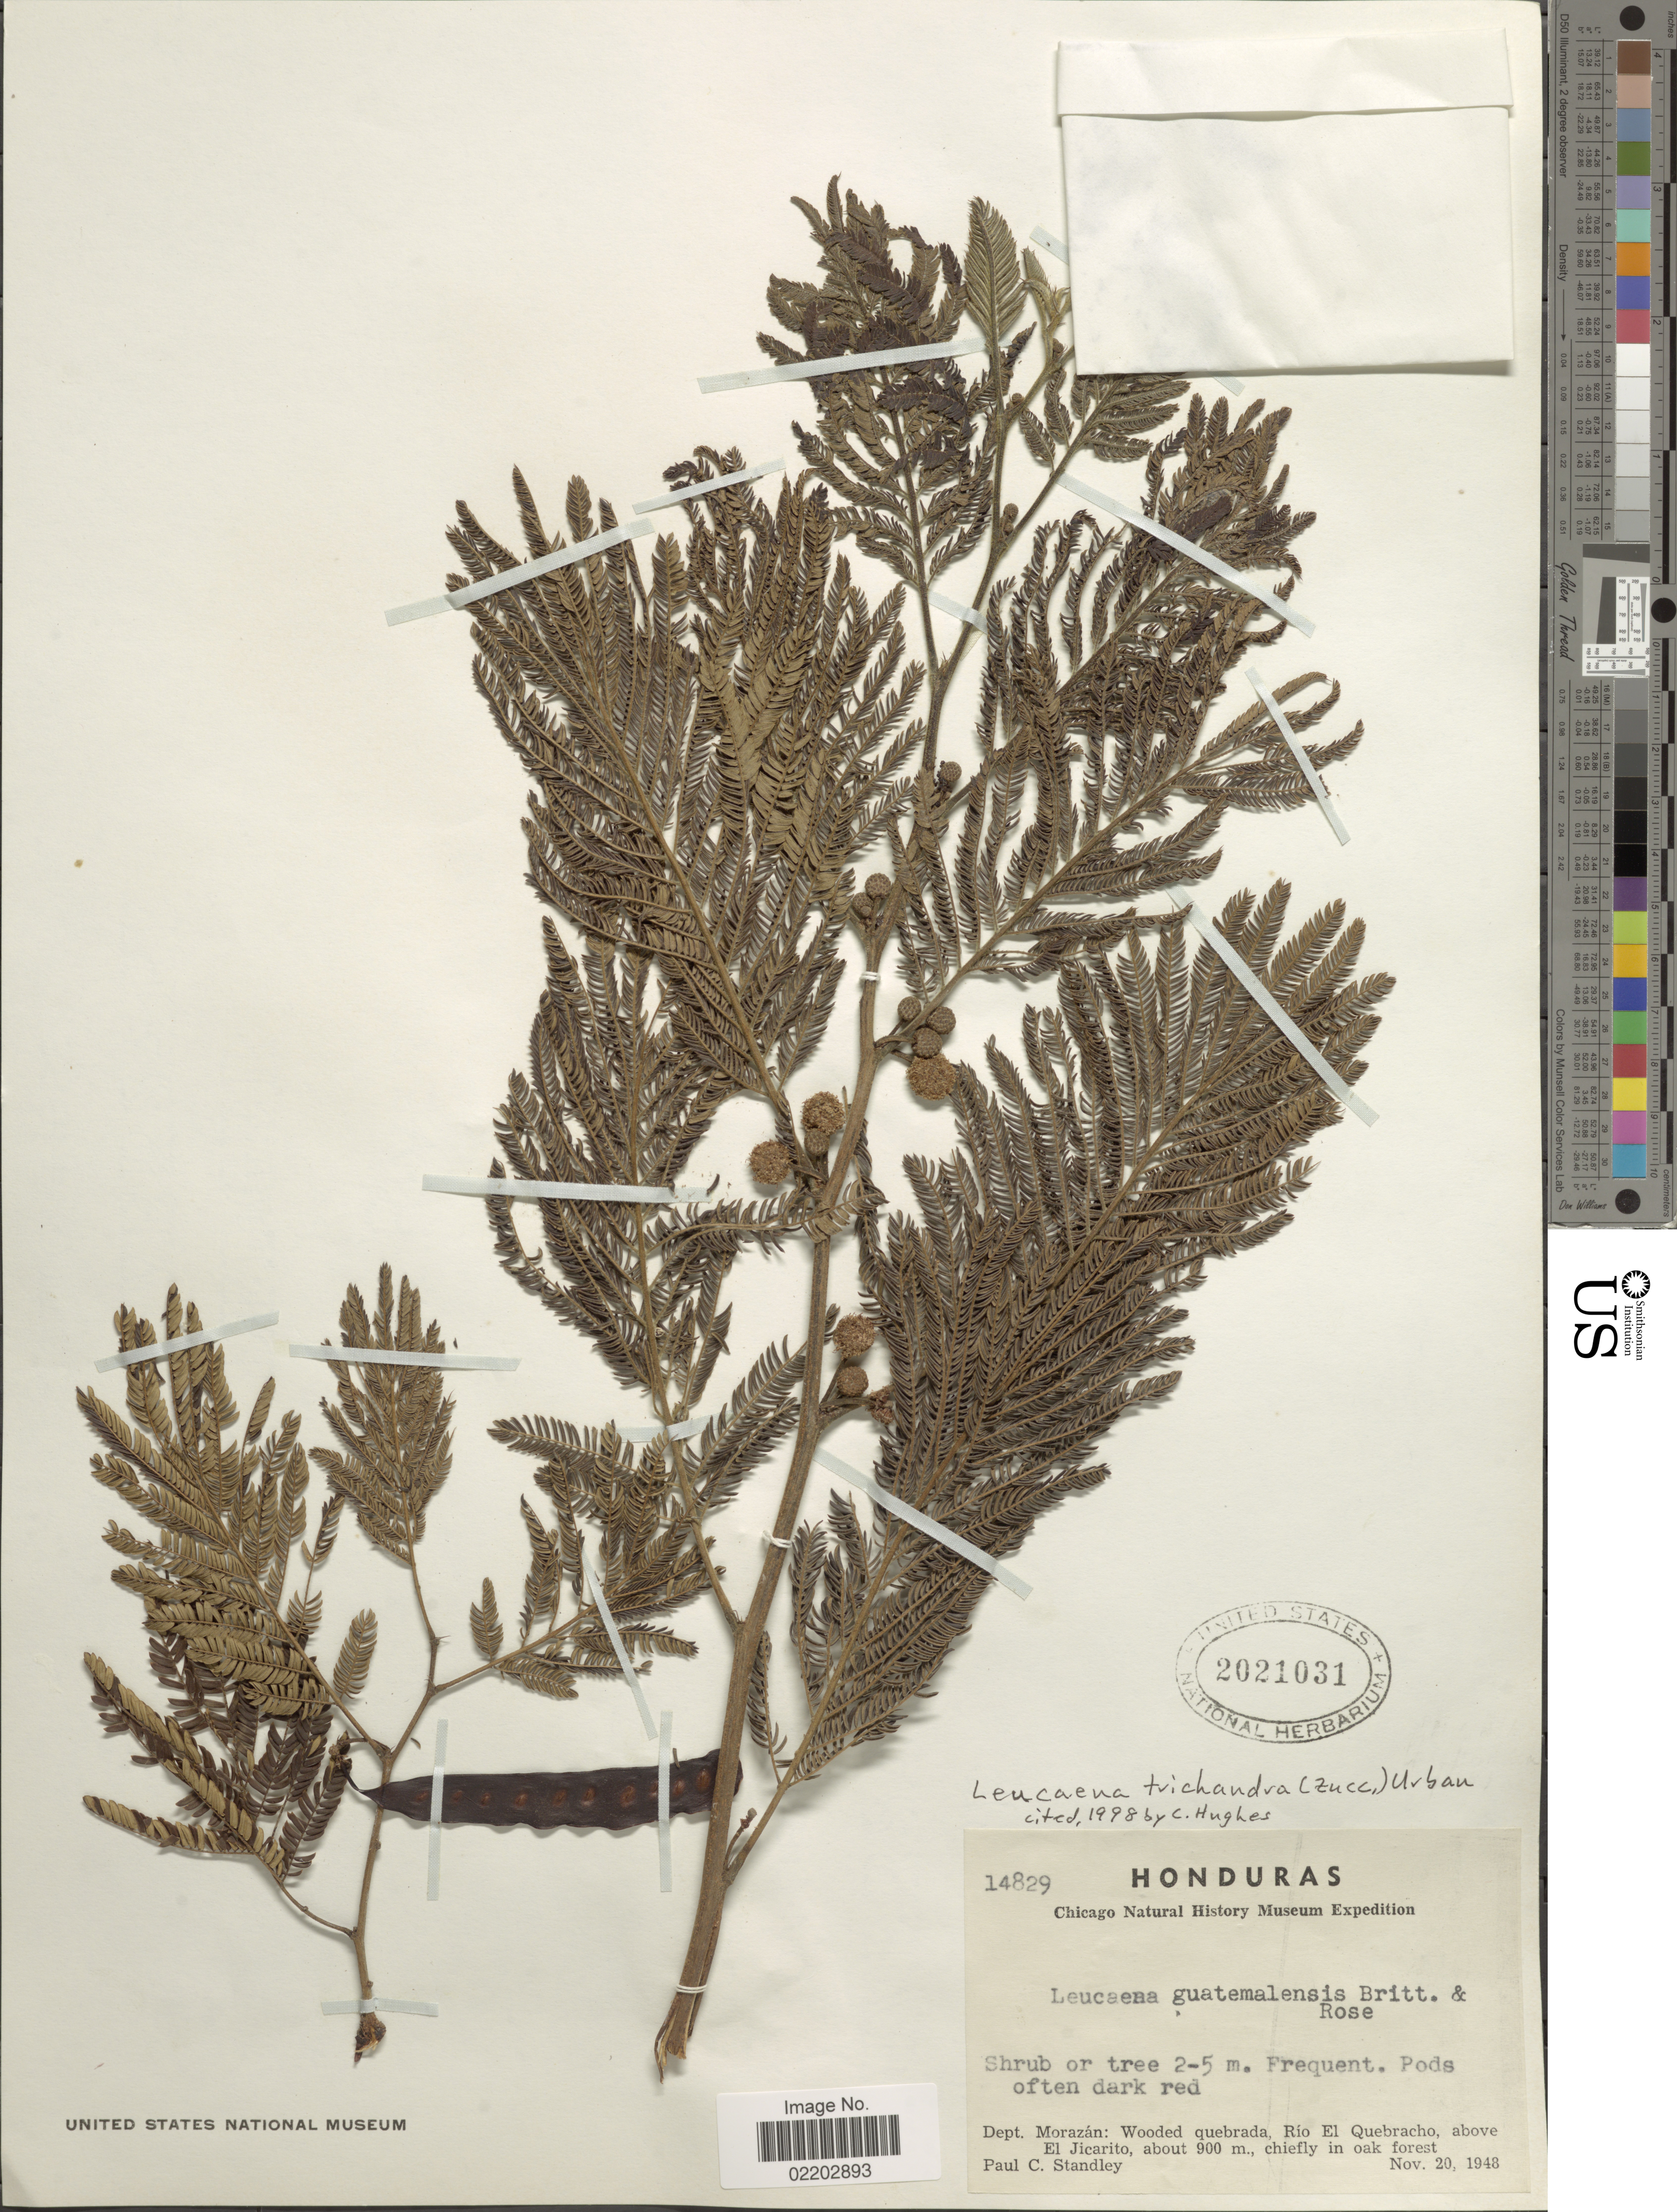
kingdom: Plantae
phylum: Tracheophyta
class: Magnoliopsida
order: Fabales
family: Fabaceae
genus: Leucaena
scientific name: Leucaena trichandra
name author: (Zucc.) Urb.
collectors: P. C. Standley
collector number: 14829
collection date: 1948-11-20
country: Honduras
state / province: Fco. Morazán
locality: Dept. Morazán: wooded quebrada, Río El Quebracho, above El Jicarito, chiefly in oak forest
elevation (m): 900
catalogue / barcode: US 2021031